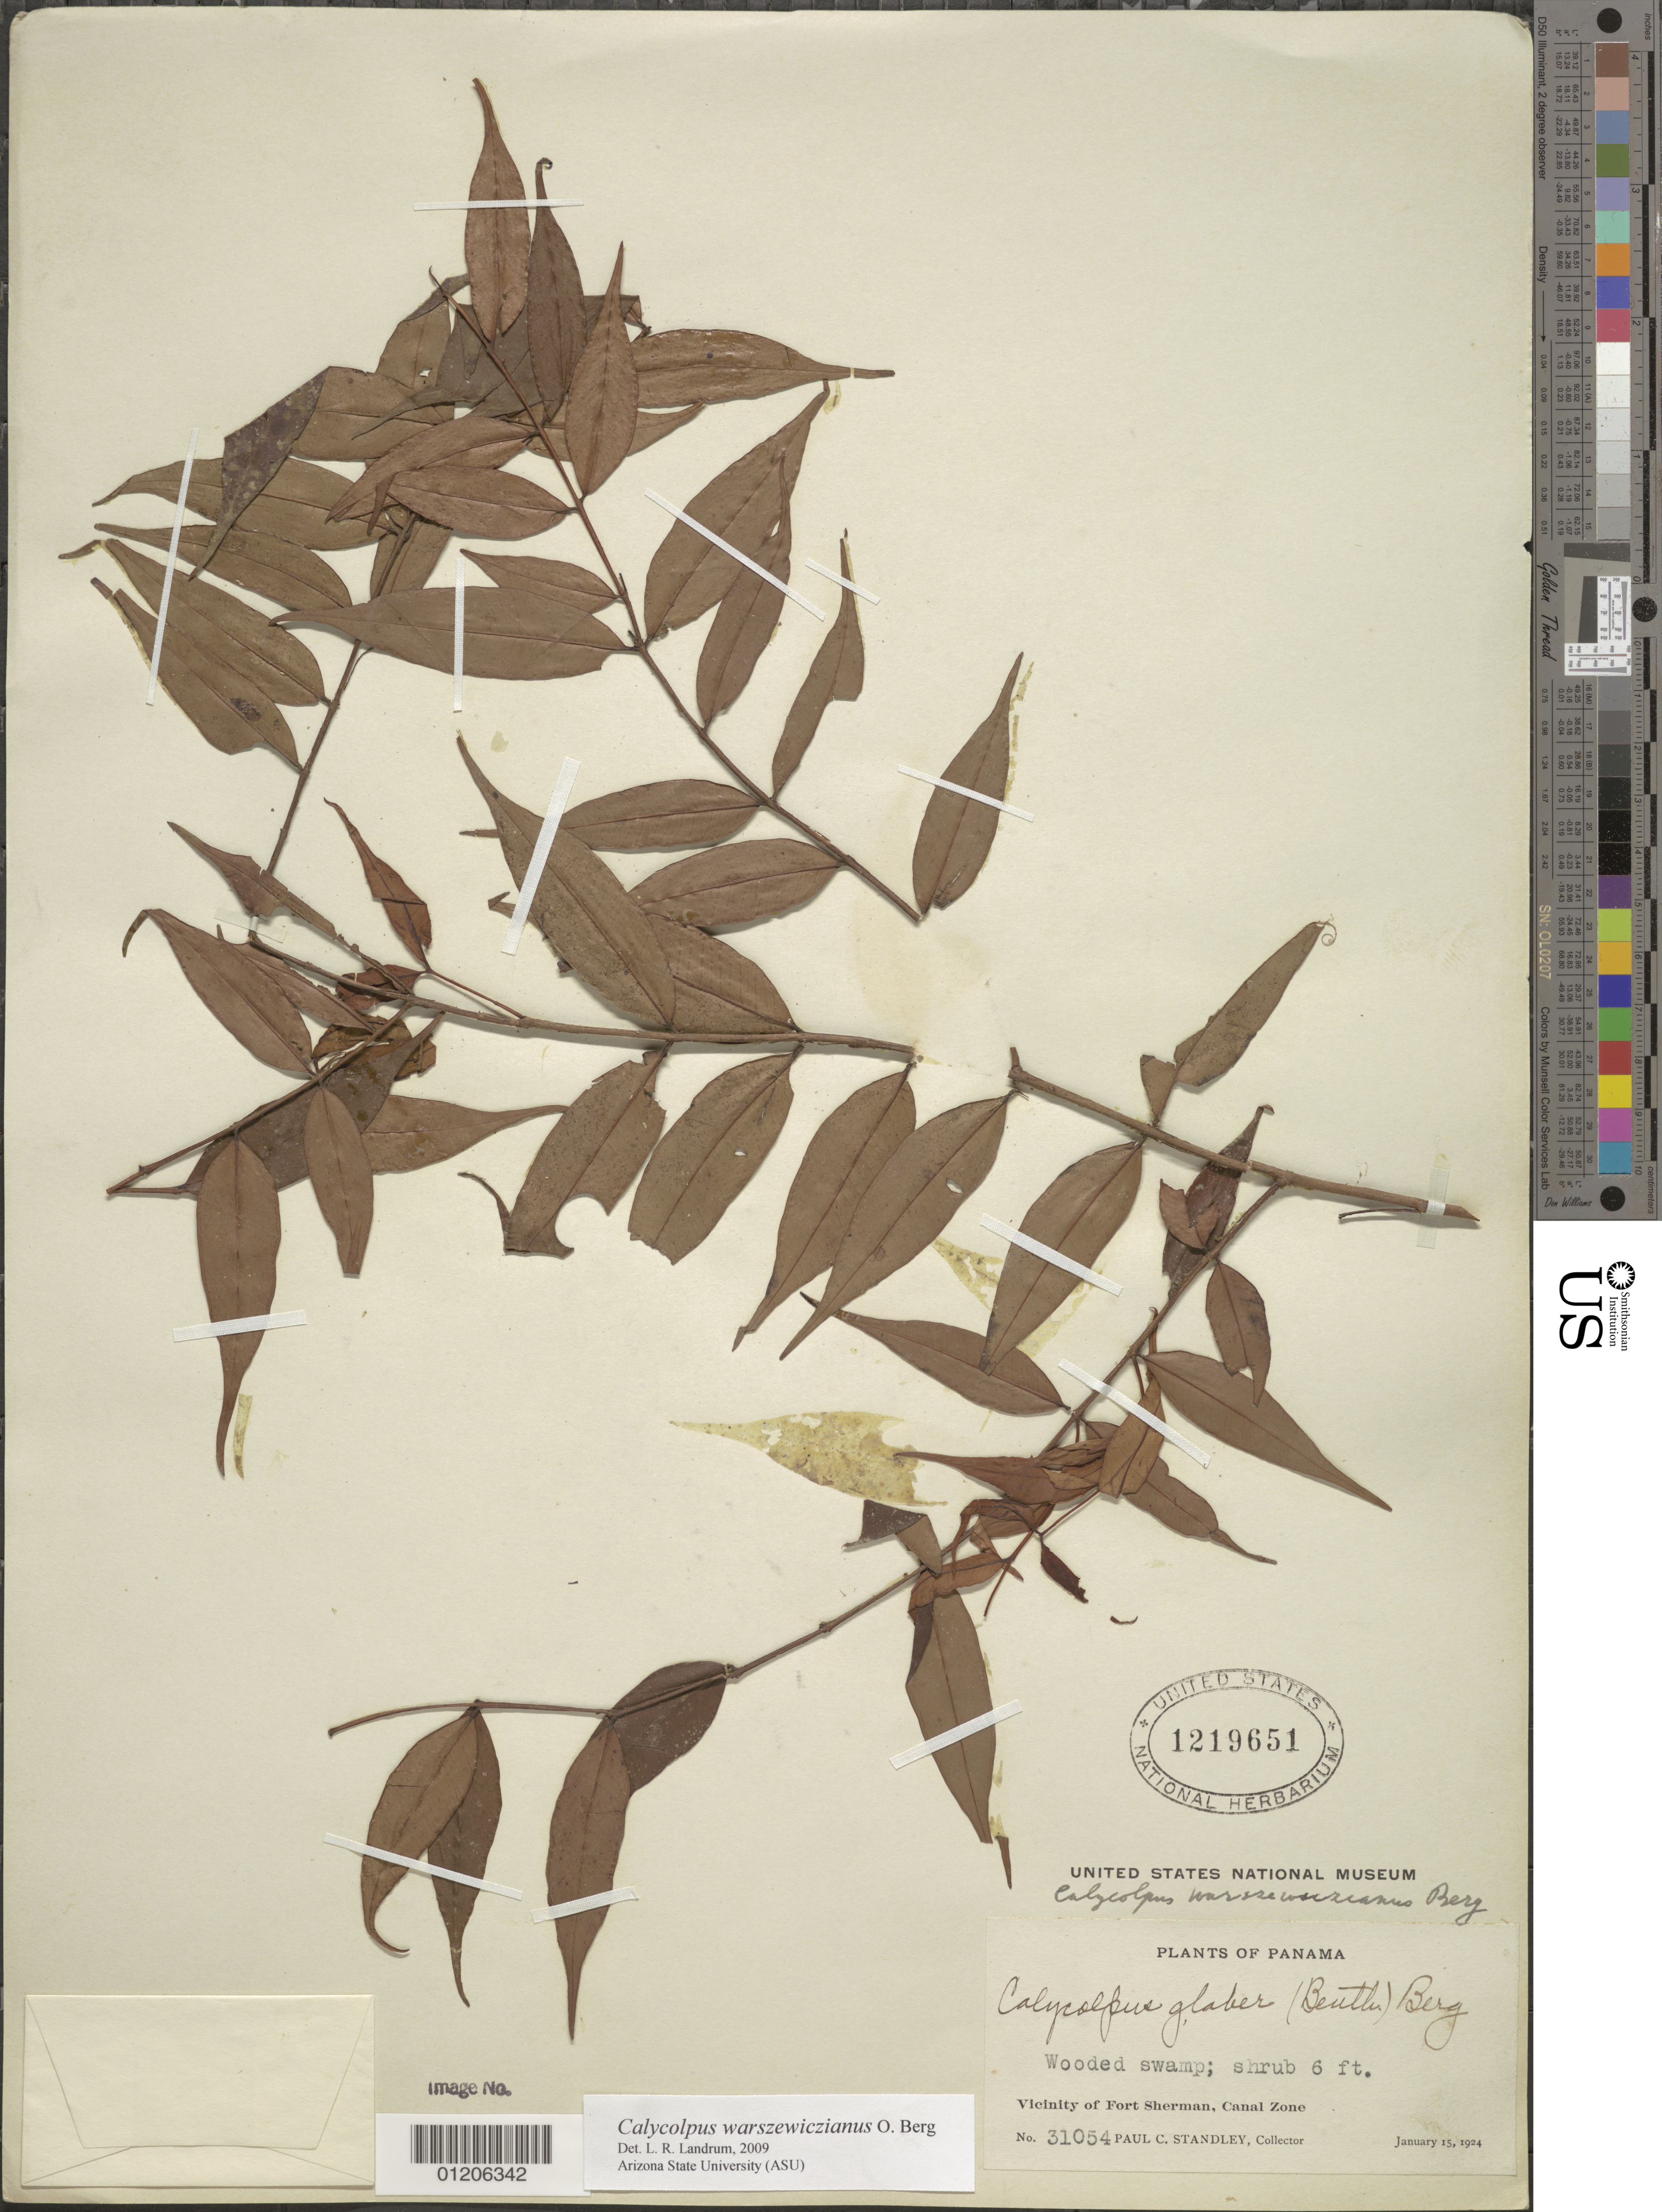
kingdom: Plantae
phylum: Tracheophyta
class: Magnoliopsida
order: Myrtales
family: Myrtaceae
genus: Calycolpus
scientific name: Calycolpus warszewiczianus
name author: O. Berg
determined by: Landrum, L. R.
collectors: P. C. Standley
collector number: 31054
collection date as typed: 15 Jan 1924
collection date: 1924-01-15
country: Panama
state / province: Colón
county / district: Canal Zone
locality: Vicinity of Fort Sherman.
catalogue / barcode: US 1219651